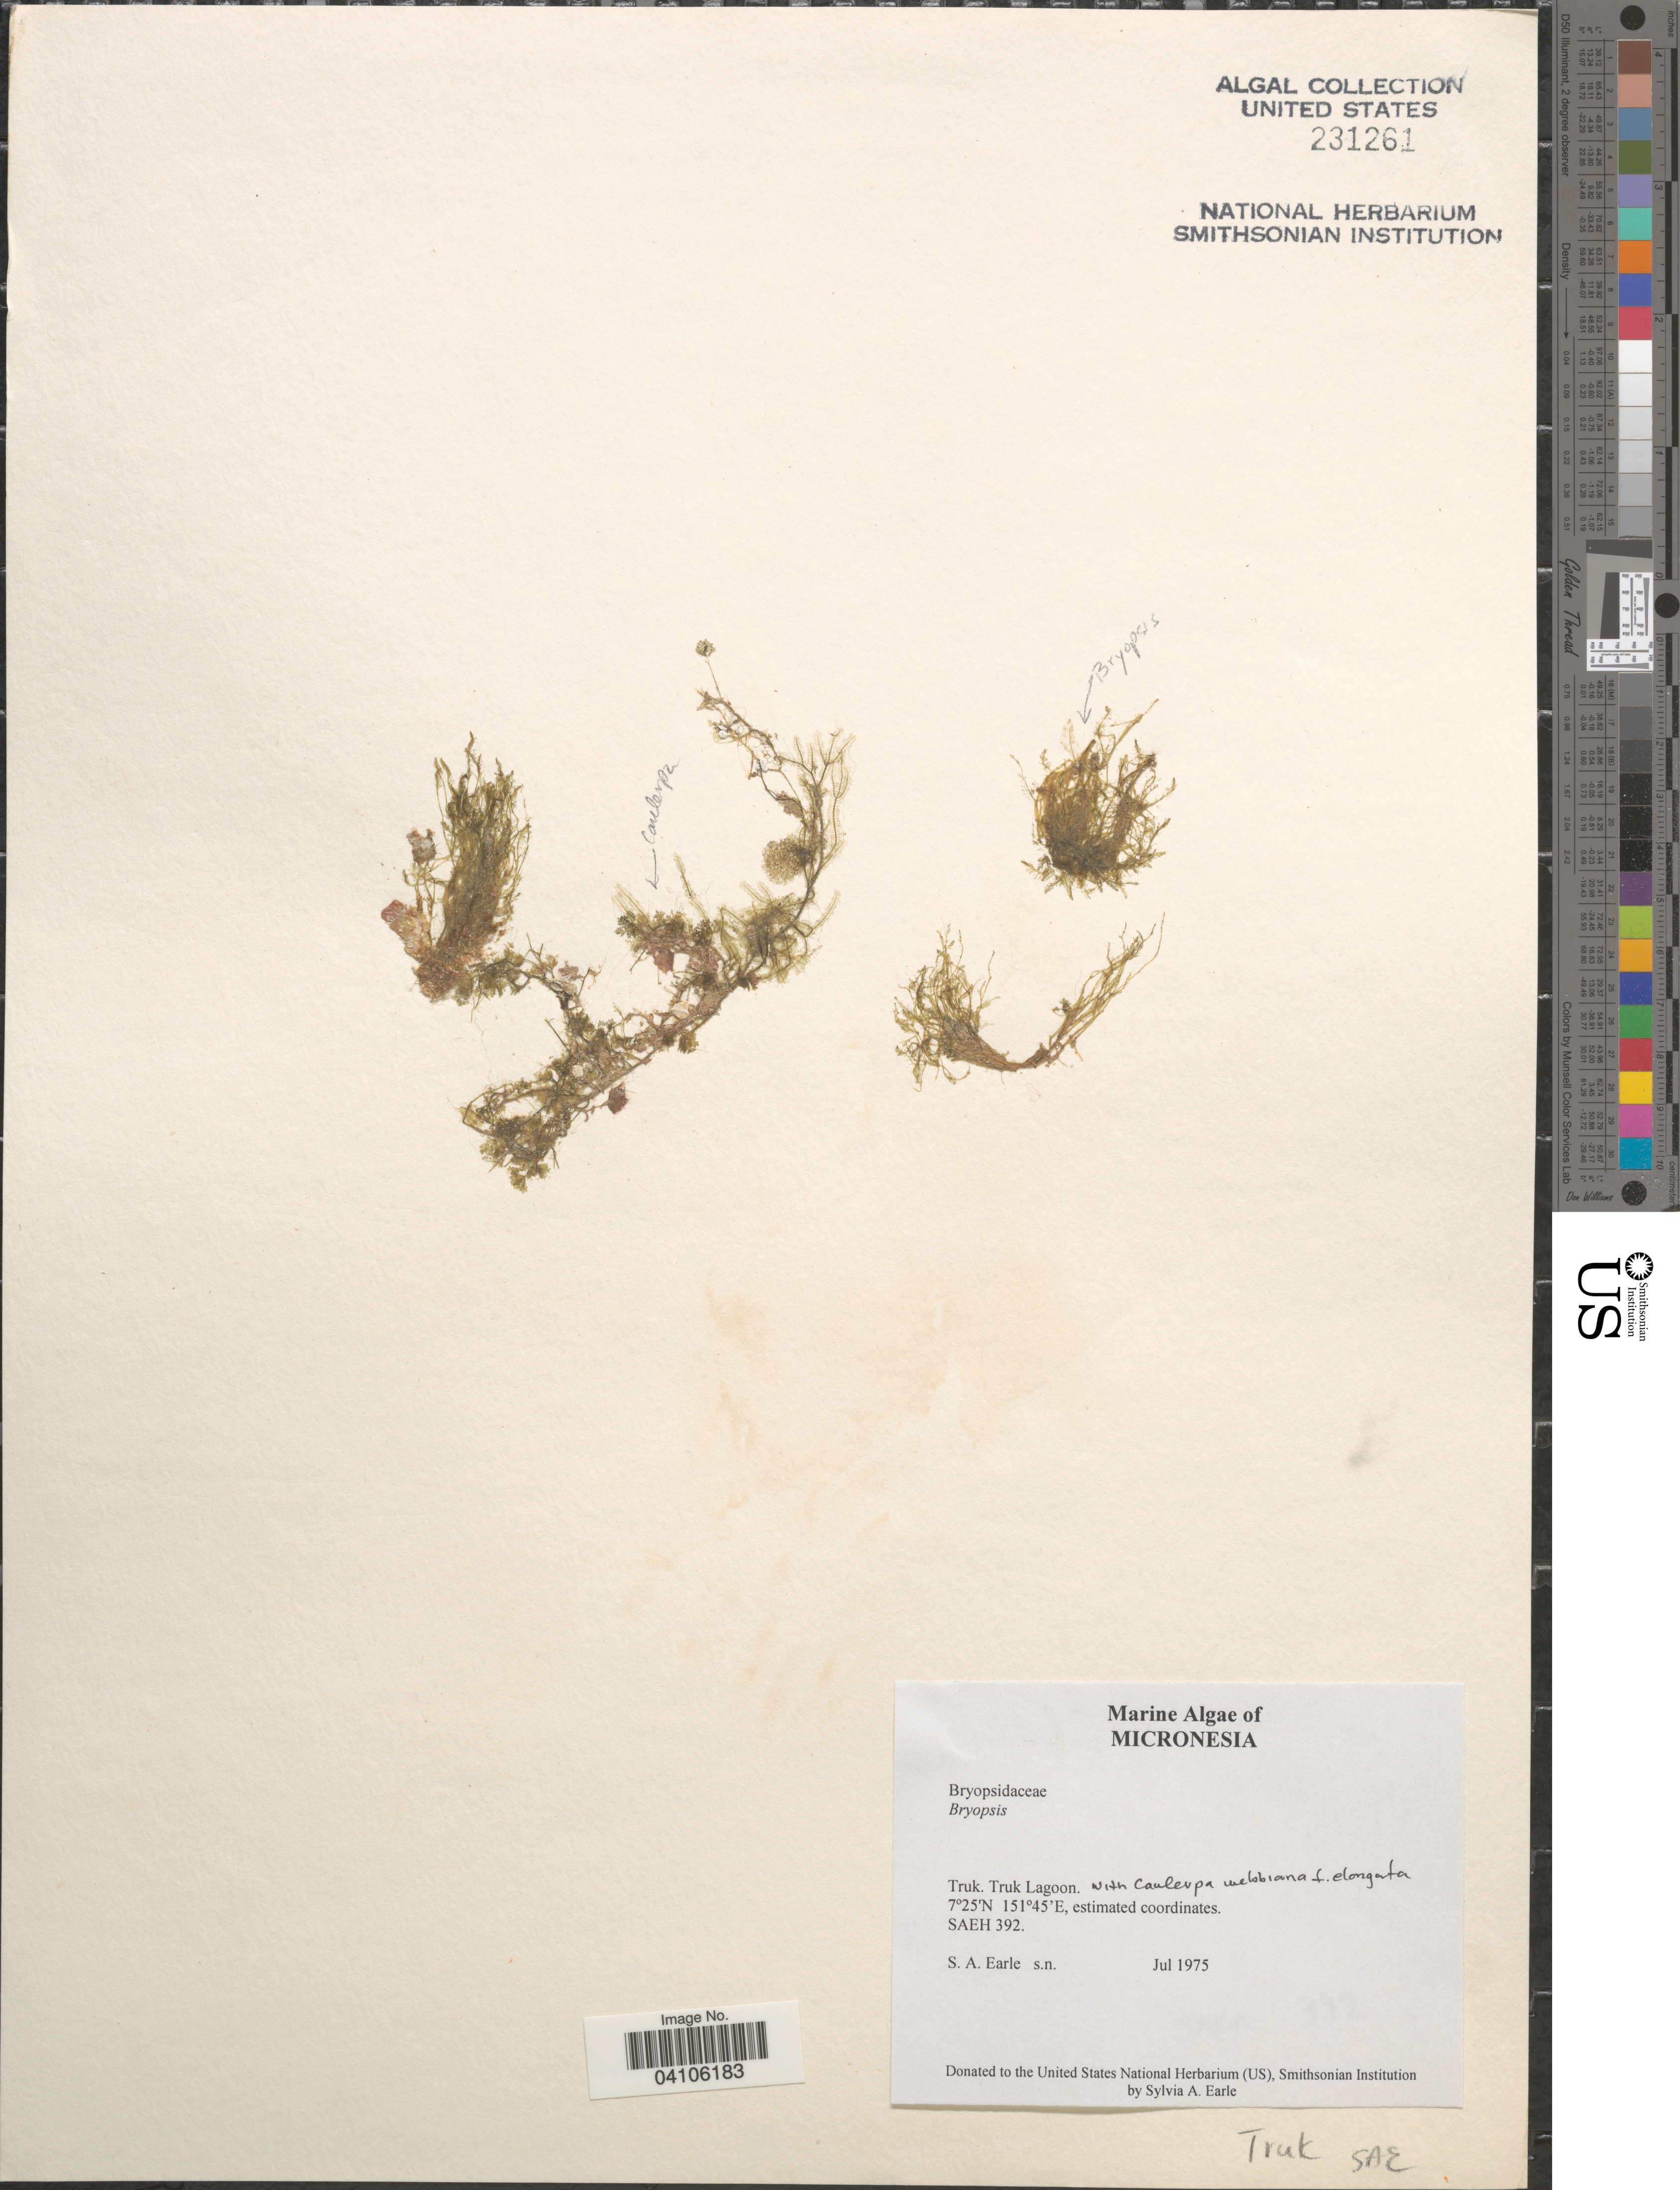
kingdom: Plantae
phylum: Chlorophyta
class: Ulvophyceae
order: Bryopsidales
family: Bryopsidaceae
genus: Bryopsis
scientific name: Bryopsis sp.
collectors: S. A. Earle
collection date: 1975-07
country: Micronesia, Federated States of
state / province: Truk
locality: Truk Lagoon. SAEH 392.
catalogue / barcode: US 231261